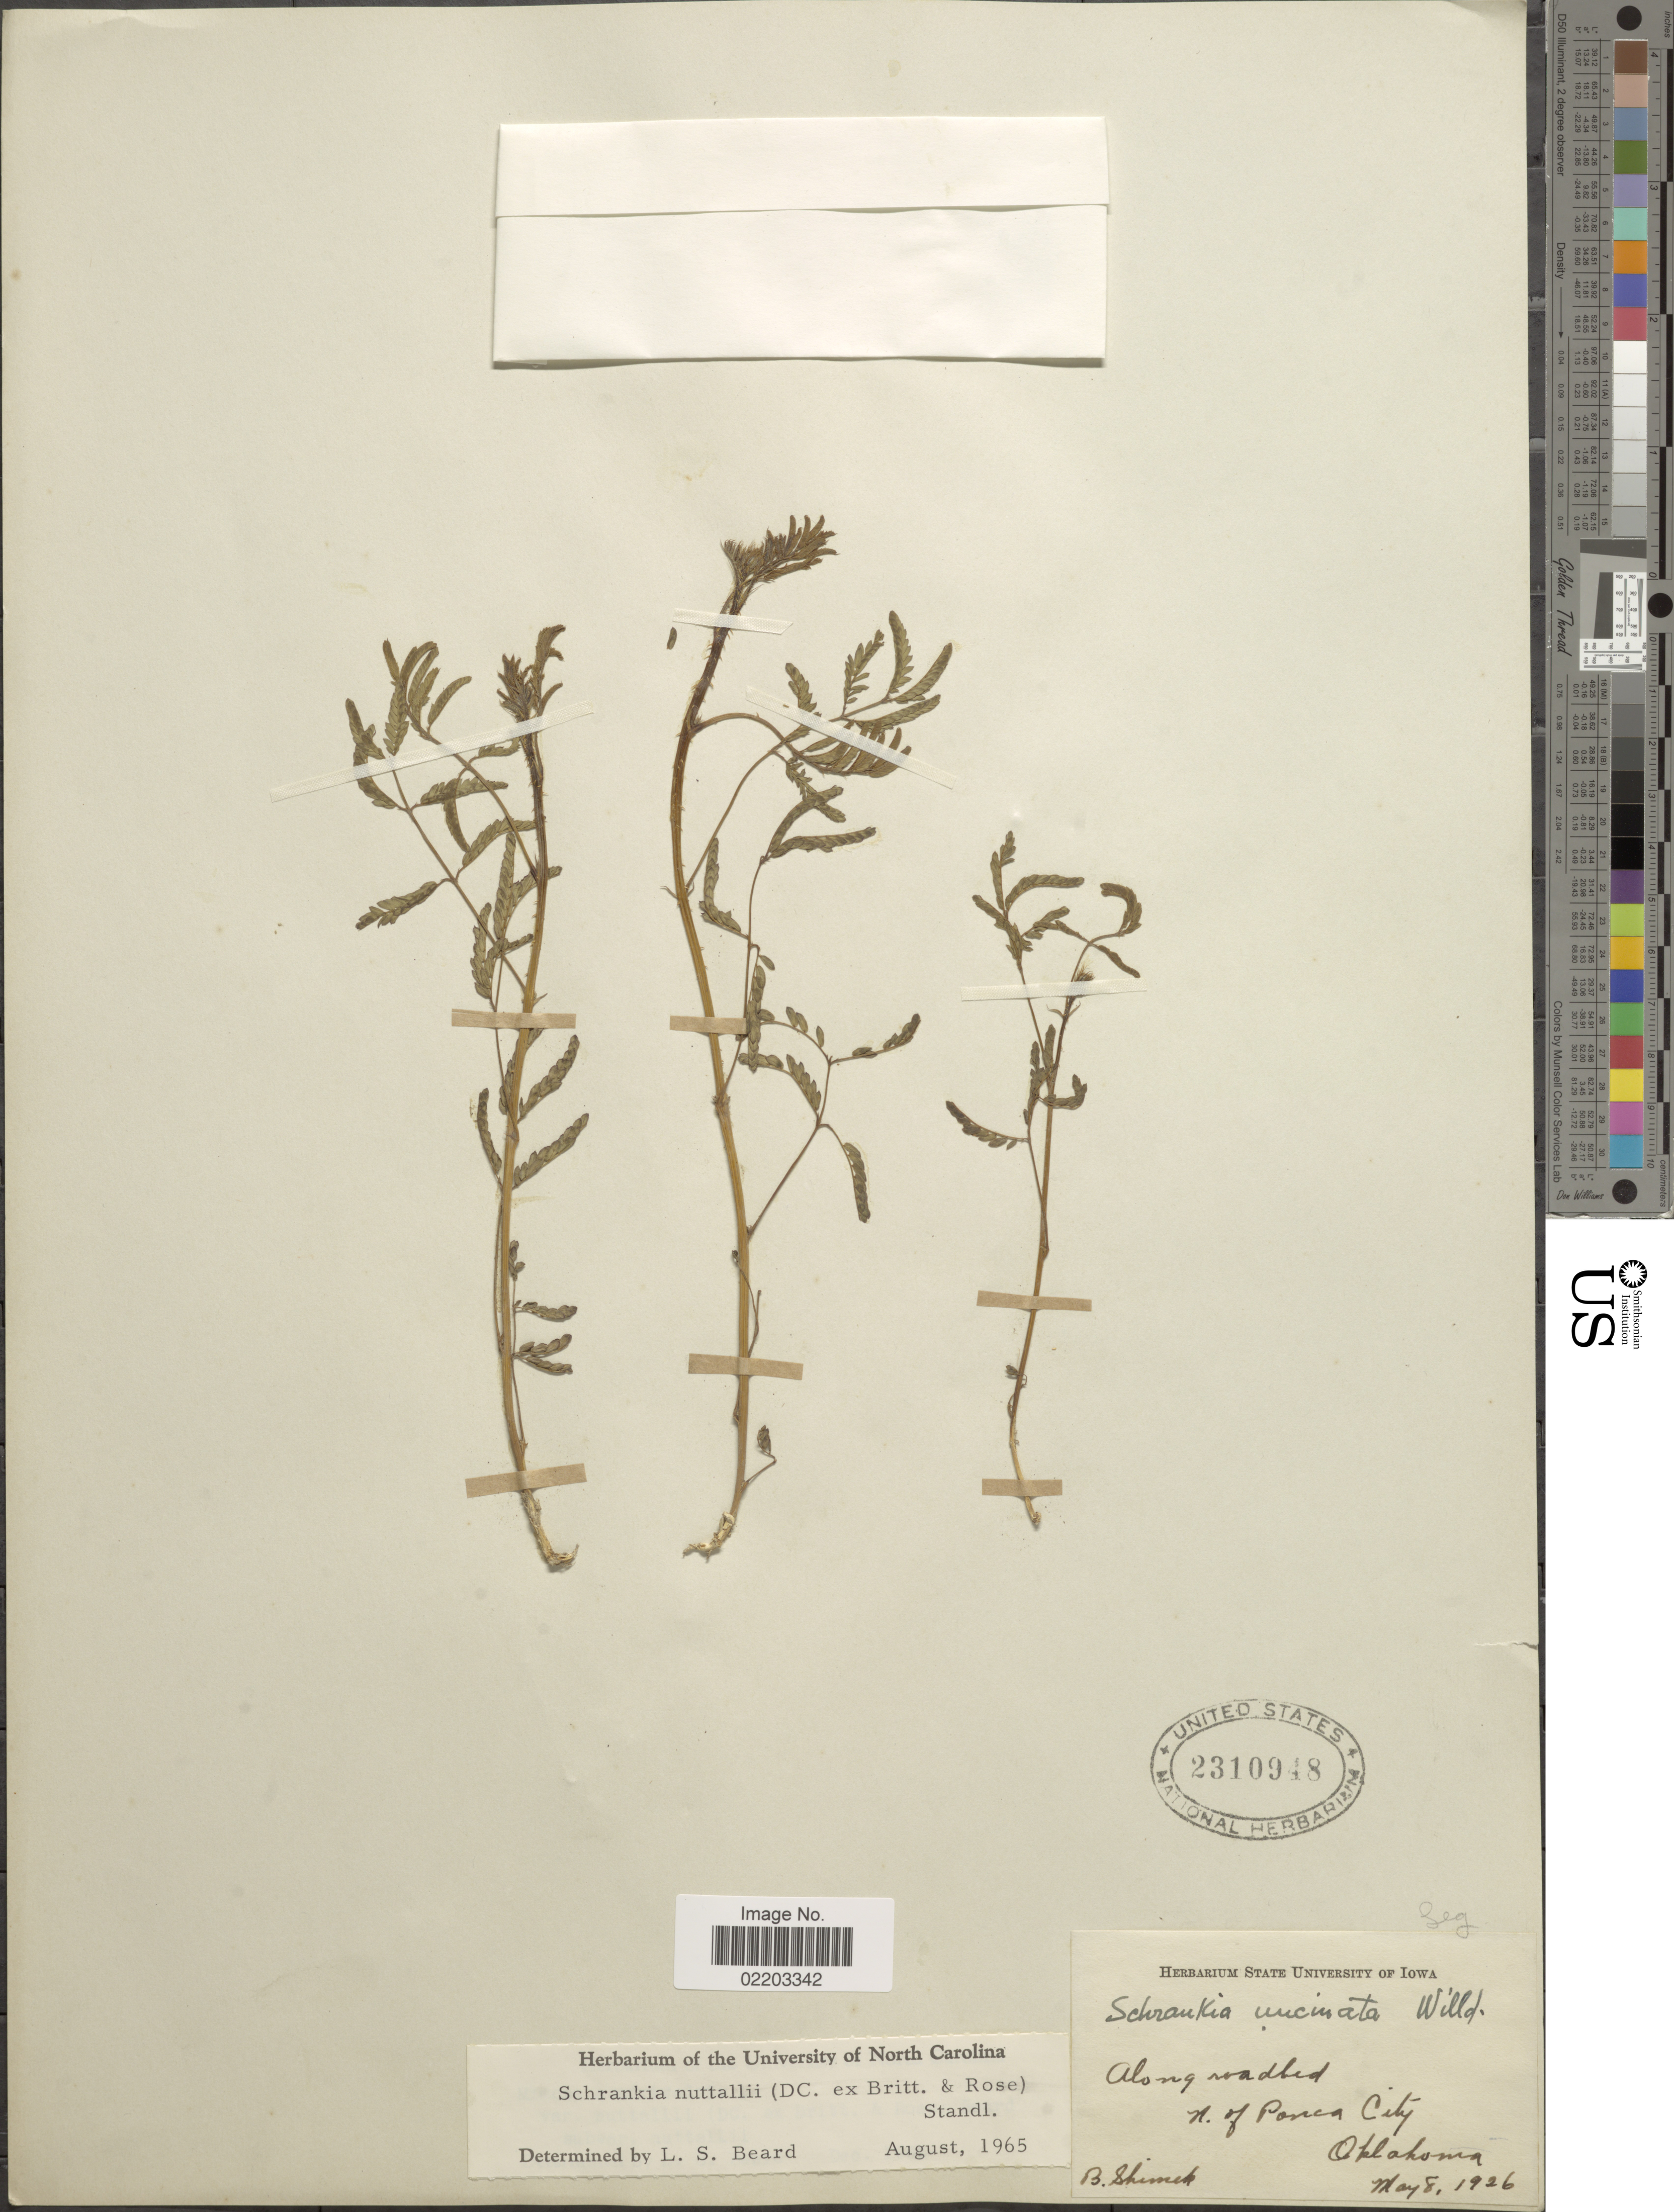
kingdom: Plantae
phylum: Tracheophyta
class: Magnoliopsida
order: Fabales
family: Fabaceae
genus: Mimosa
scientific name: Mimosa nuttallii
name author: (DC.) B.L. Turner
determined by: Strong, M. T., (US), Smithsonian Institution - National Museum of Natural History (UNITED STATES)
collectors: B. Shimek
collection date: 1926-05-08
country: United States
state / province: Oklahoma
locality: Along roadbed, N. of Ponca City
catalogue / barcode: US 2310948